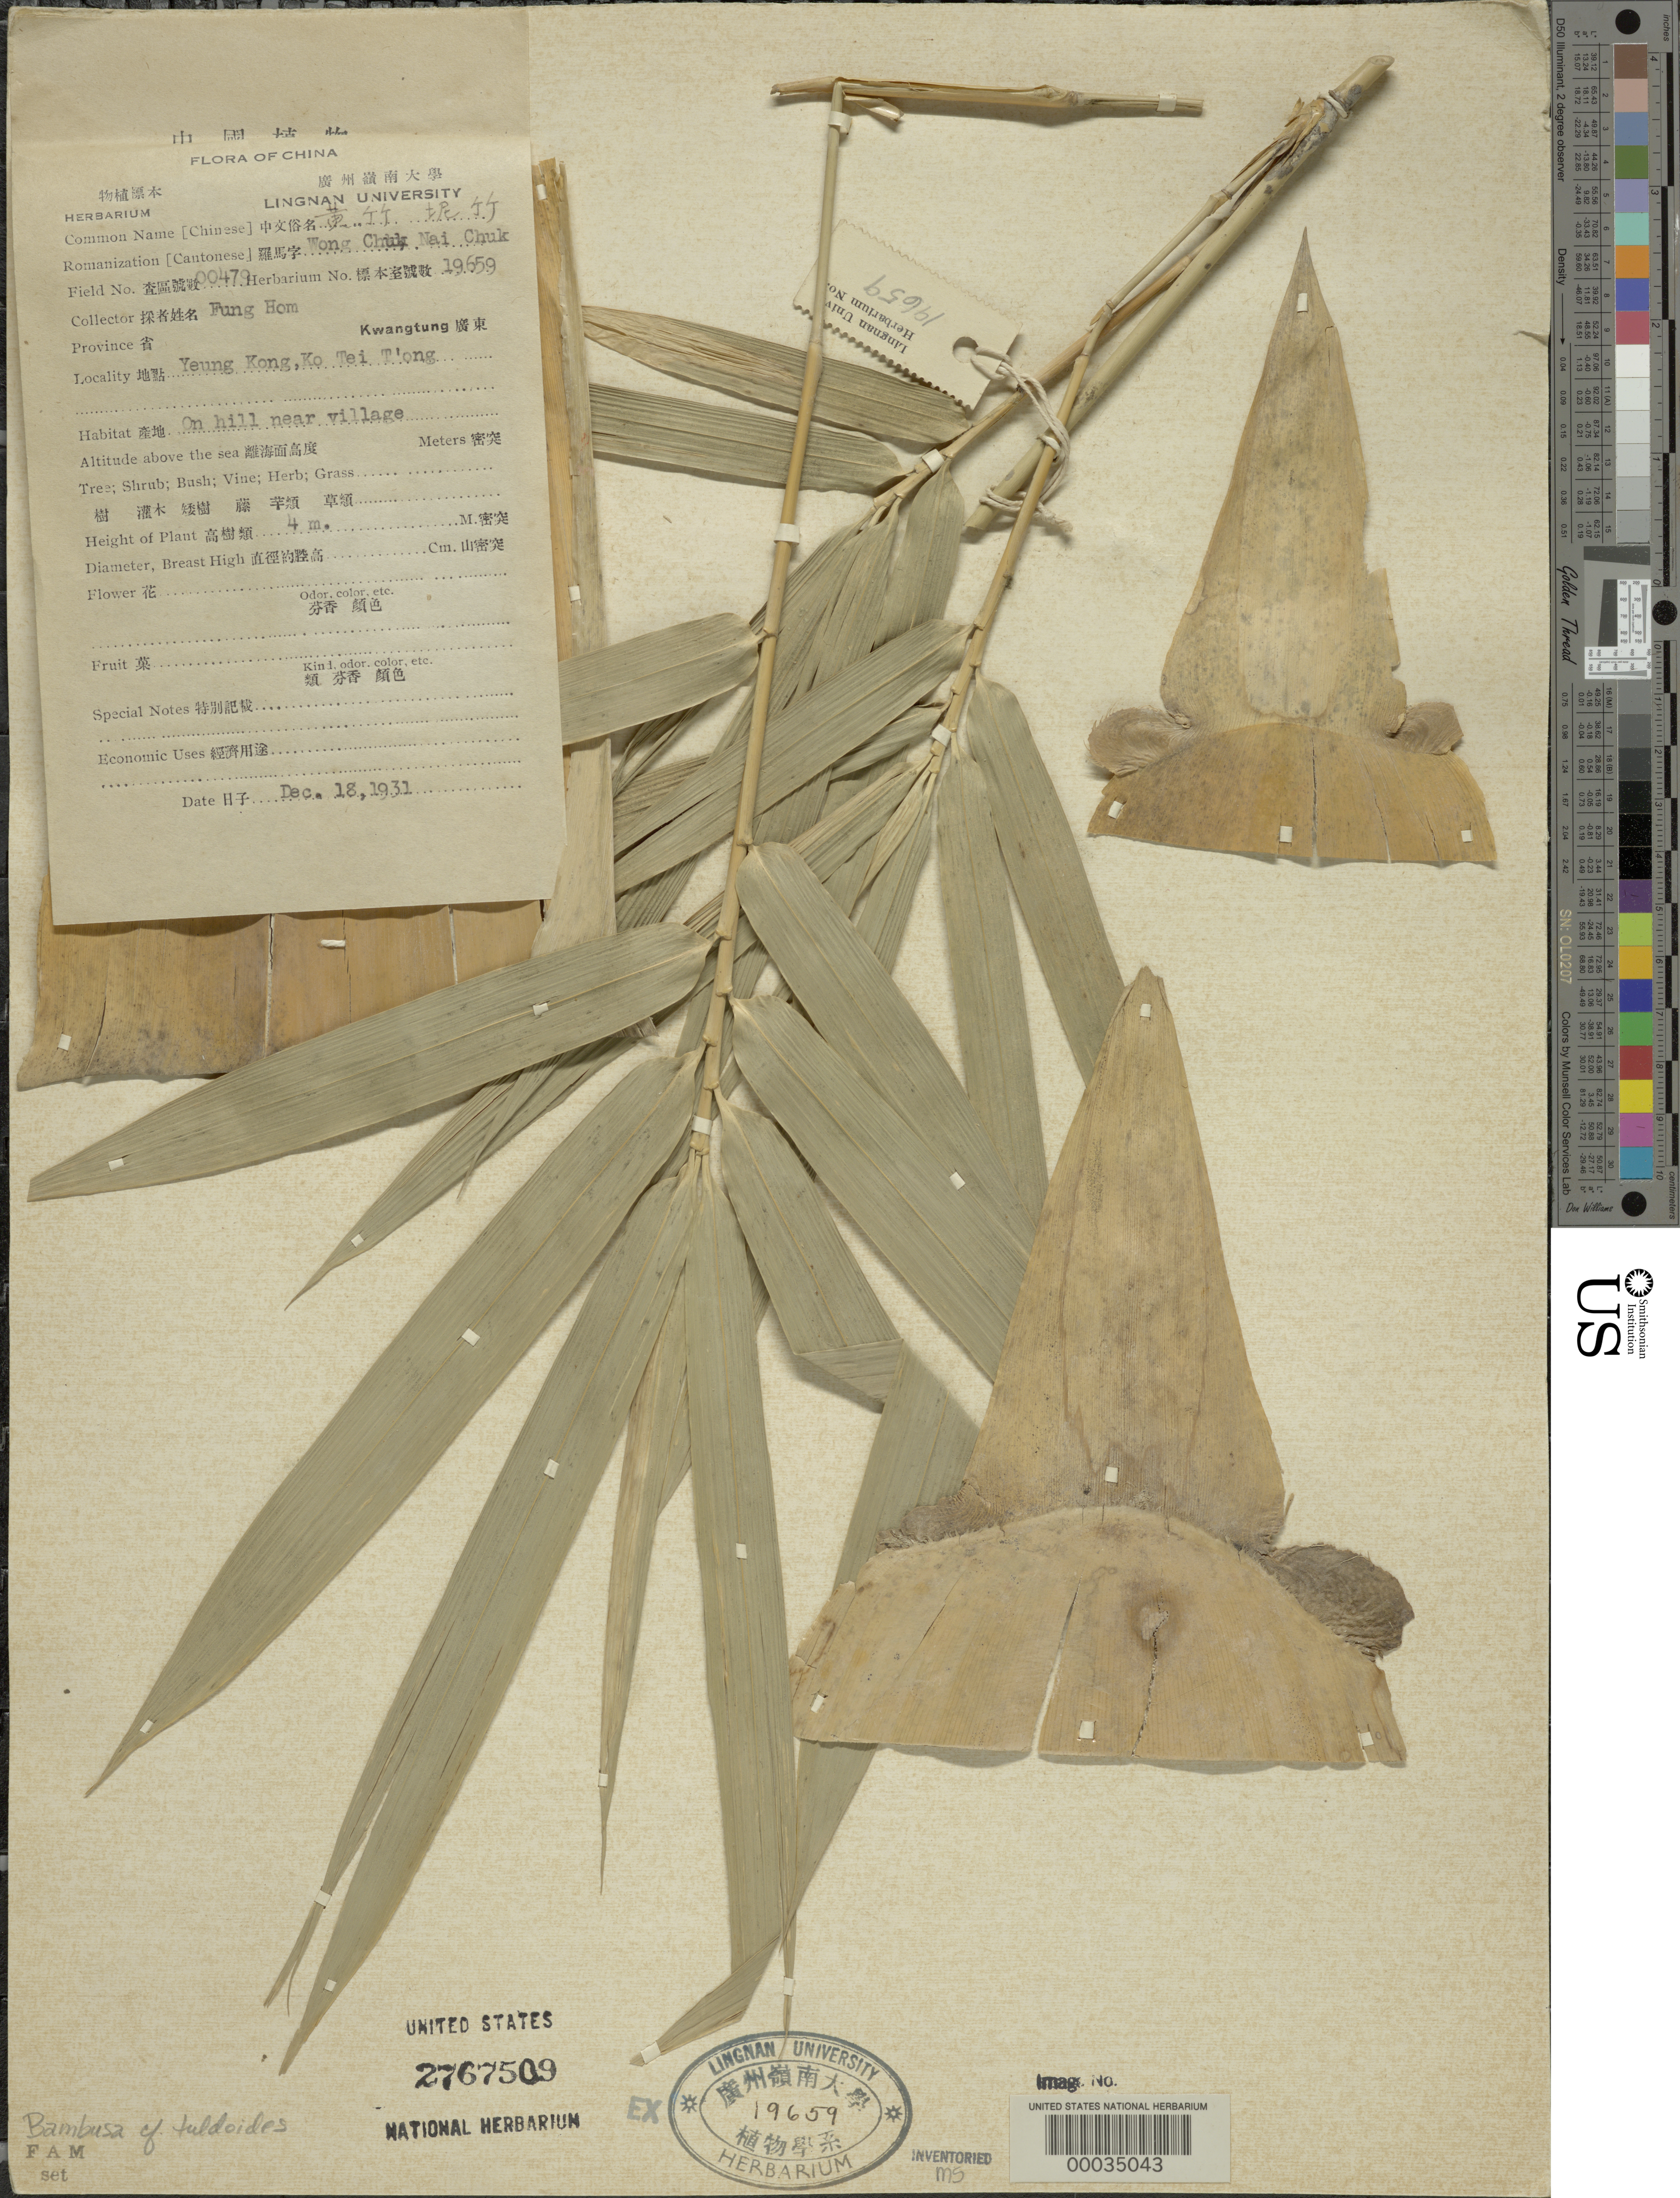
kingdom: Plantae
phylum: Tracheophyta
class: Liliopsida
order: Poales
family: Poaceae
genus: Bambusa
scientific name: Bambusa tuldoides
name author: Munro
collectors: H. L. Fung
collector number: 479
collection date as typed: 18 Dec 1931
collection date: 1931-12-18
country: China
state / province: Guangdong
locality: Yeung kong, ko tei t'ong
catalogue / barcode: US 2767509